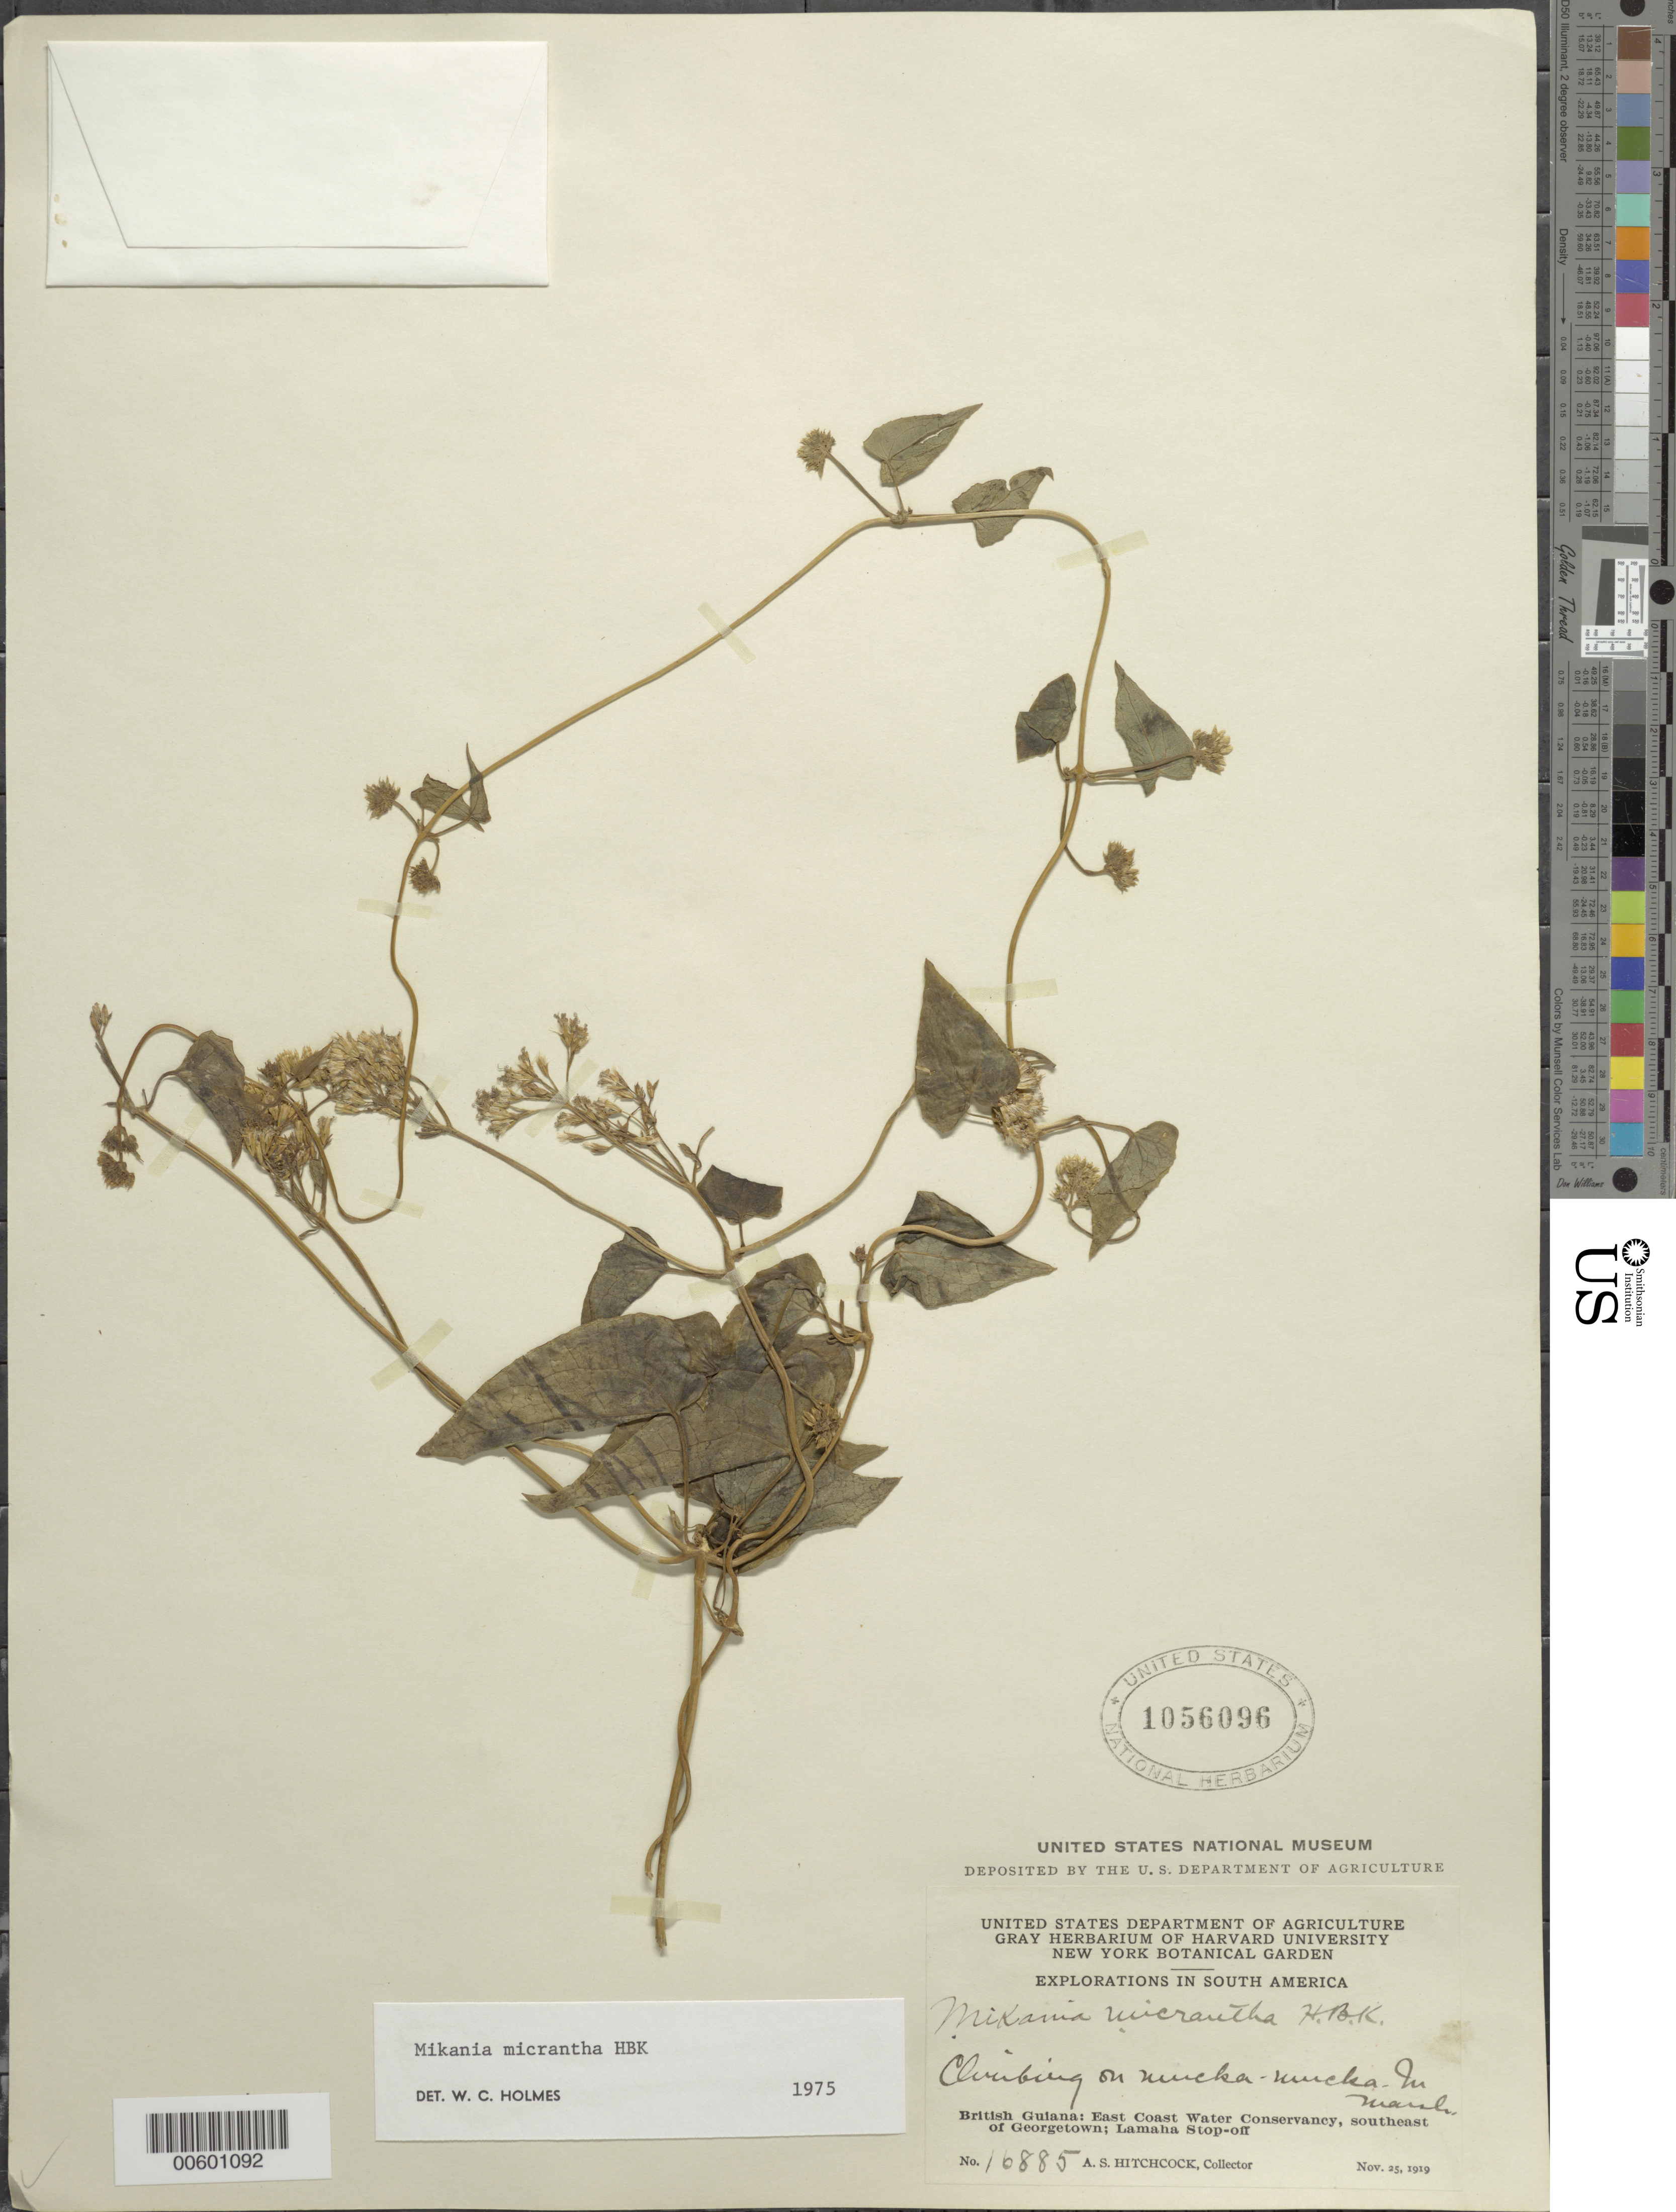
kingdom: Plantae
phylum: Tracheophyta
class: Magnoliopsida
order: Asterales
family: Asteraceae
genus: Mikania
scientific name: Mikania micrantha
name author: Kunth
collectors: A. S. Hitchcock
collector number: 16885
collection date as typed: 25-Nov-19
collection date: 1919-11-25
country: Guyana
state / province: Demerara-Mahaica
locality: Lamaha Stop-Off, Georgetown, SE of, East Coast Water Conservancy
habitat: Marsh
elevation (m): -2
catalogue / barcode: US 1056096